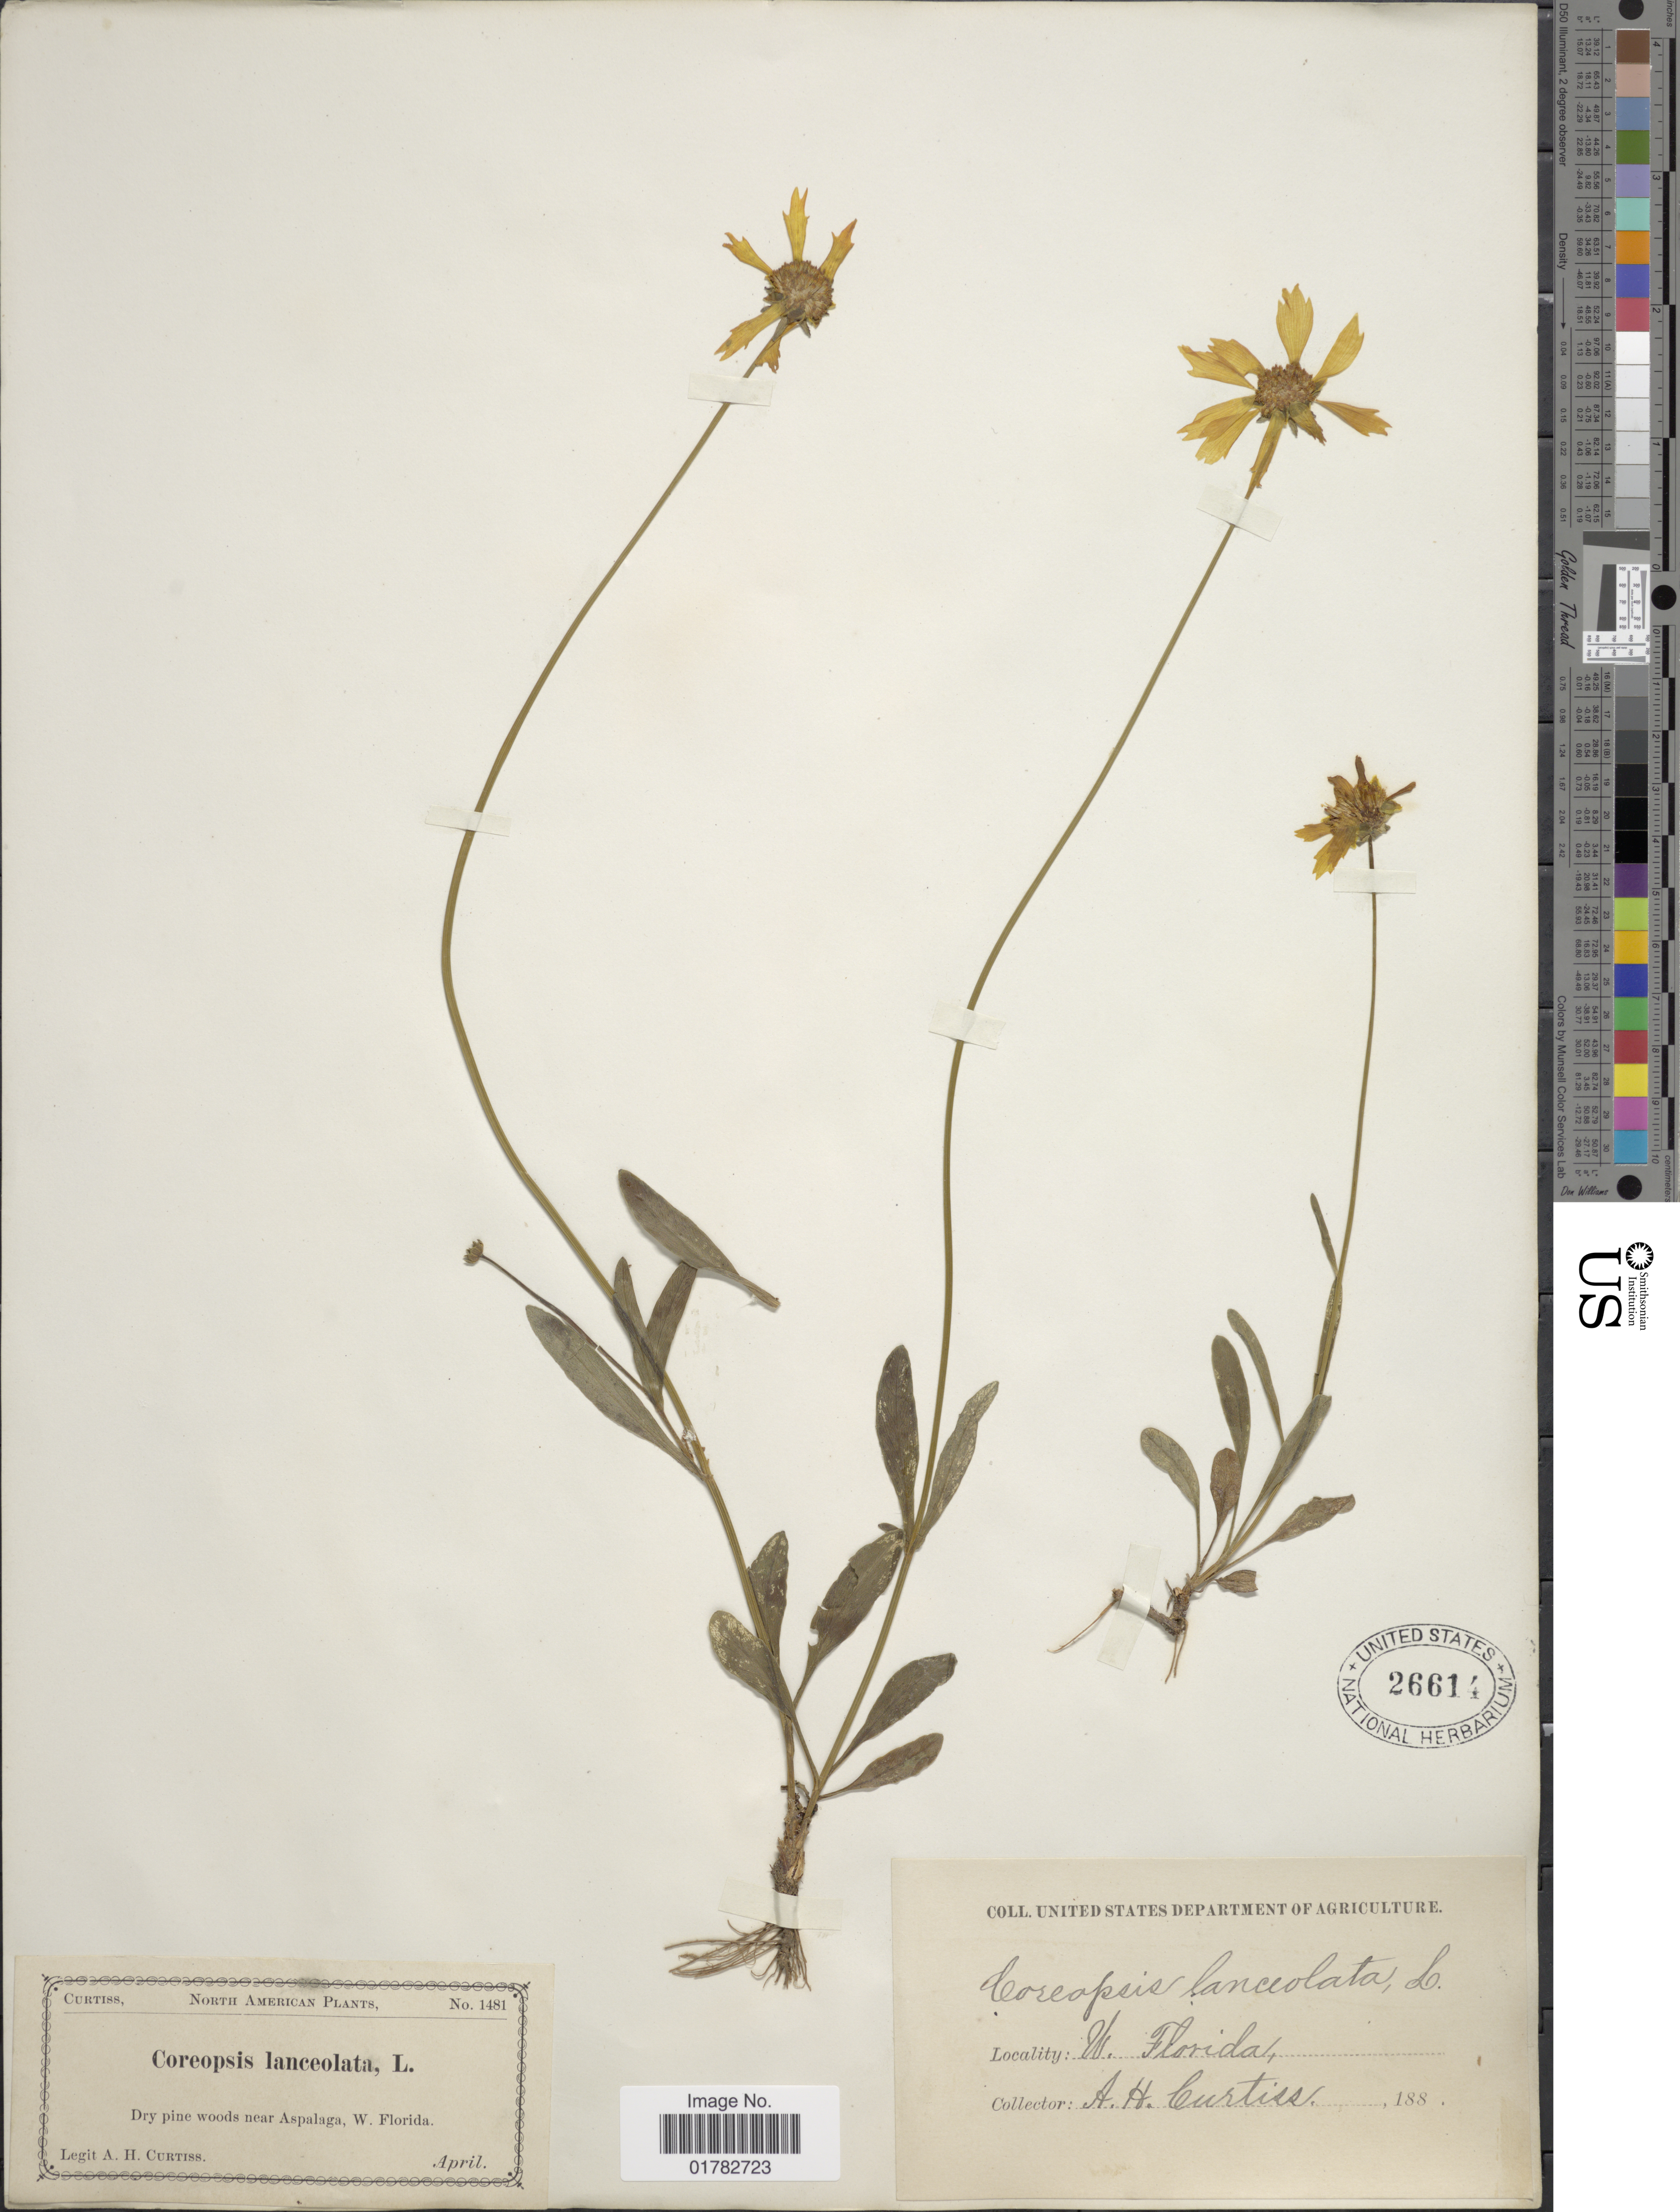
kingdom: Plantae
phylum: Tracheophyta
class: Magnoliopsida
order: Asterales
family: Asteraceae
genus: Coreopsis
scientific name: Coreopsis lanceolata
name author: L.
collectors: A. H. Curtiss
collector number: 1481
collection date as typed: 188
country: United States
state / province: Florida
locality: North America, dry pine woods near Aspalaga, W. Florida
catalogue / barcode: US 26614